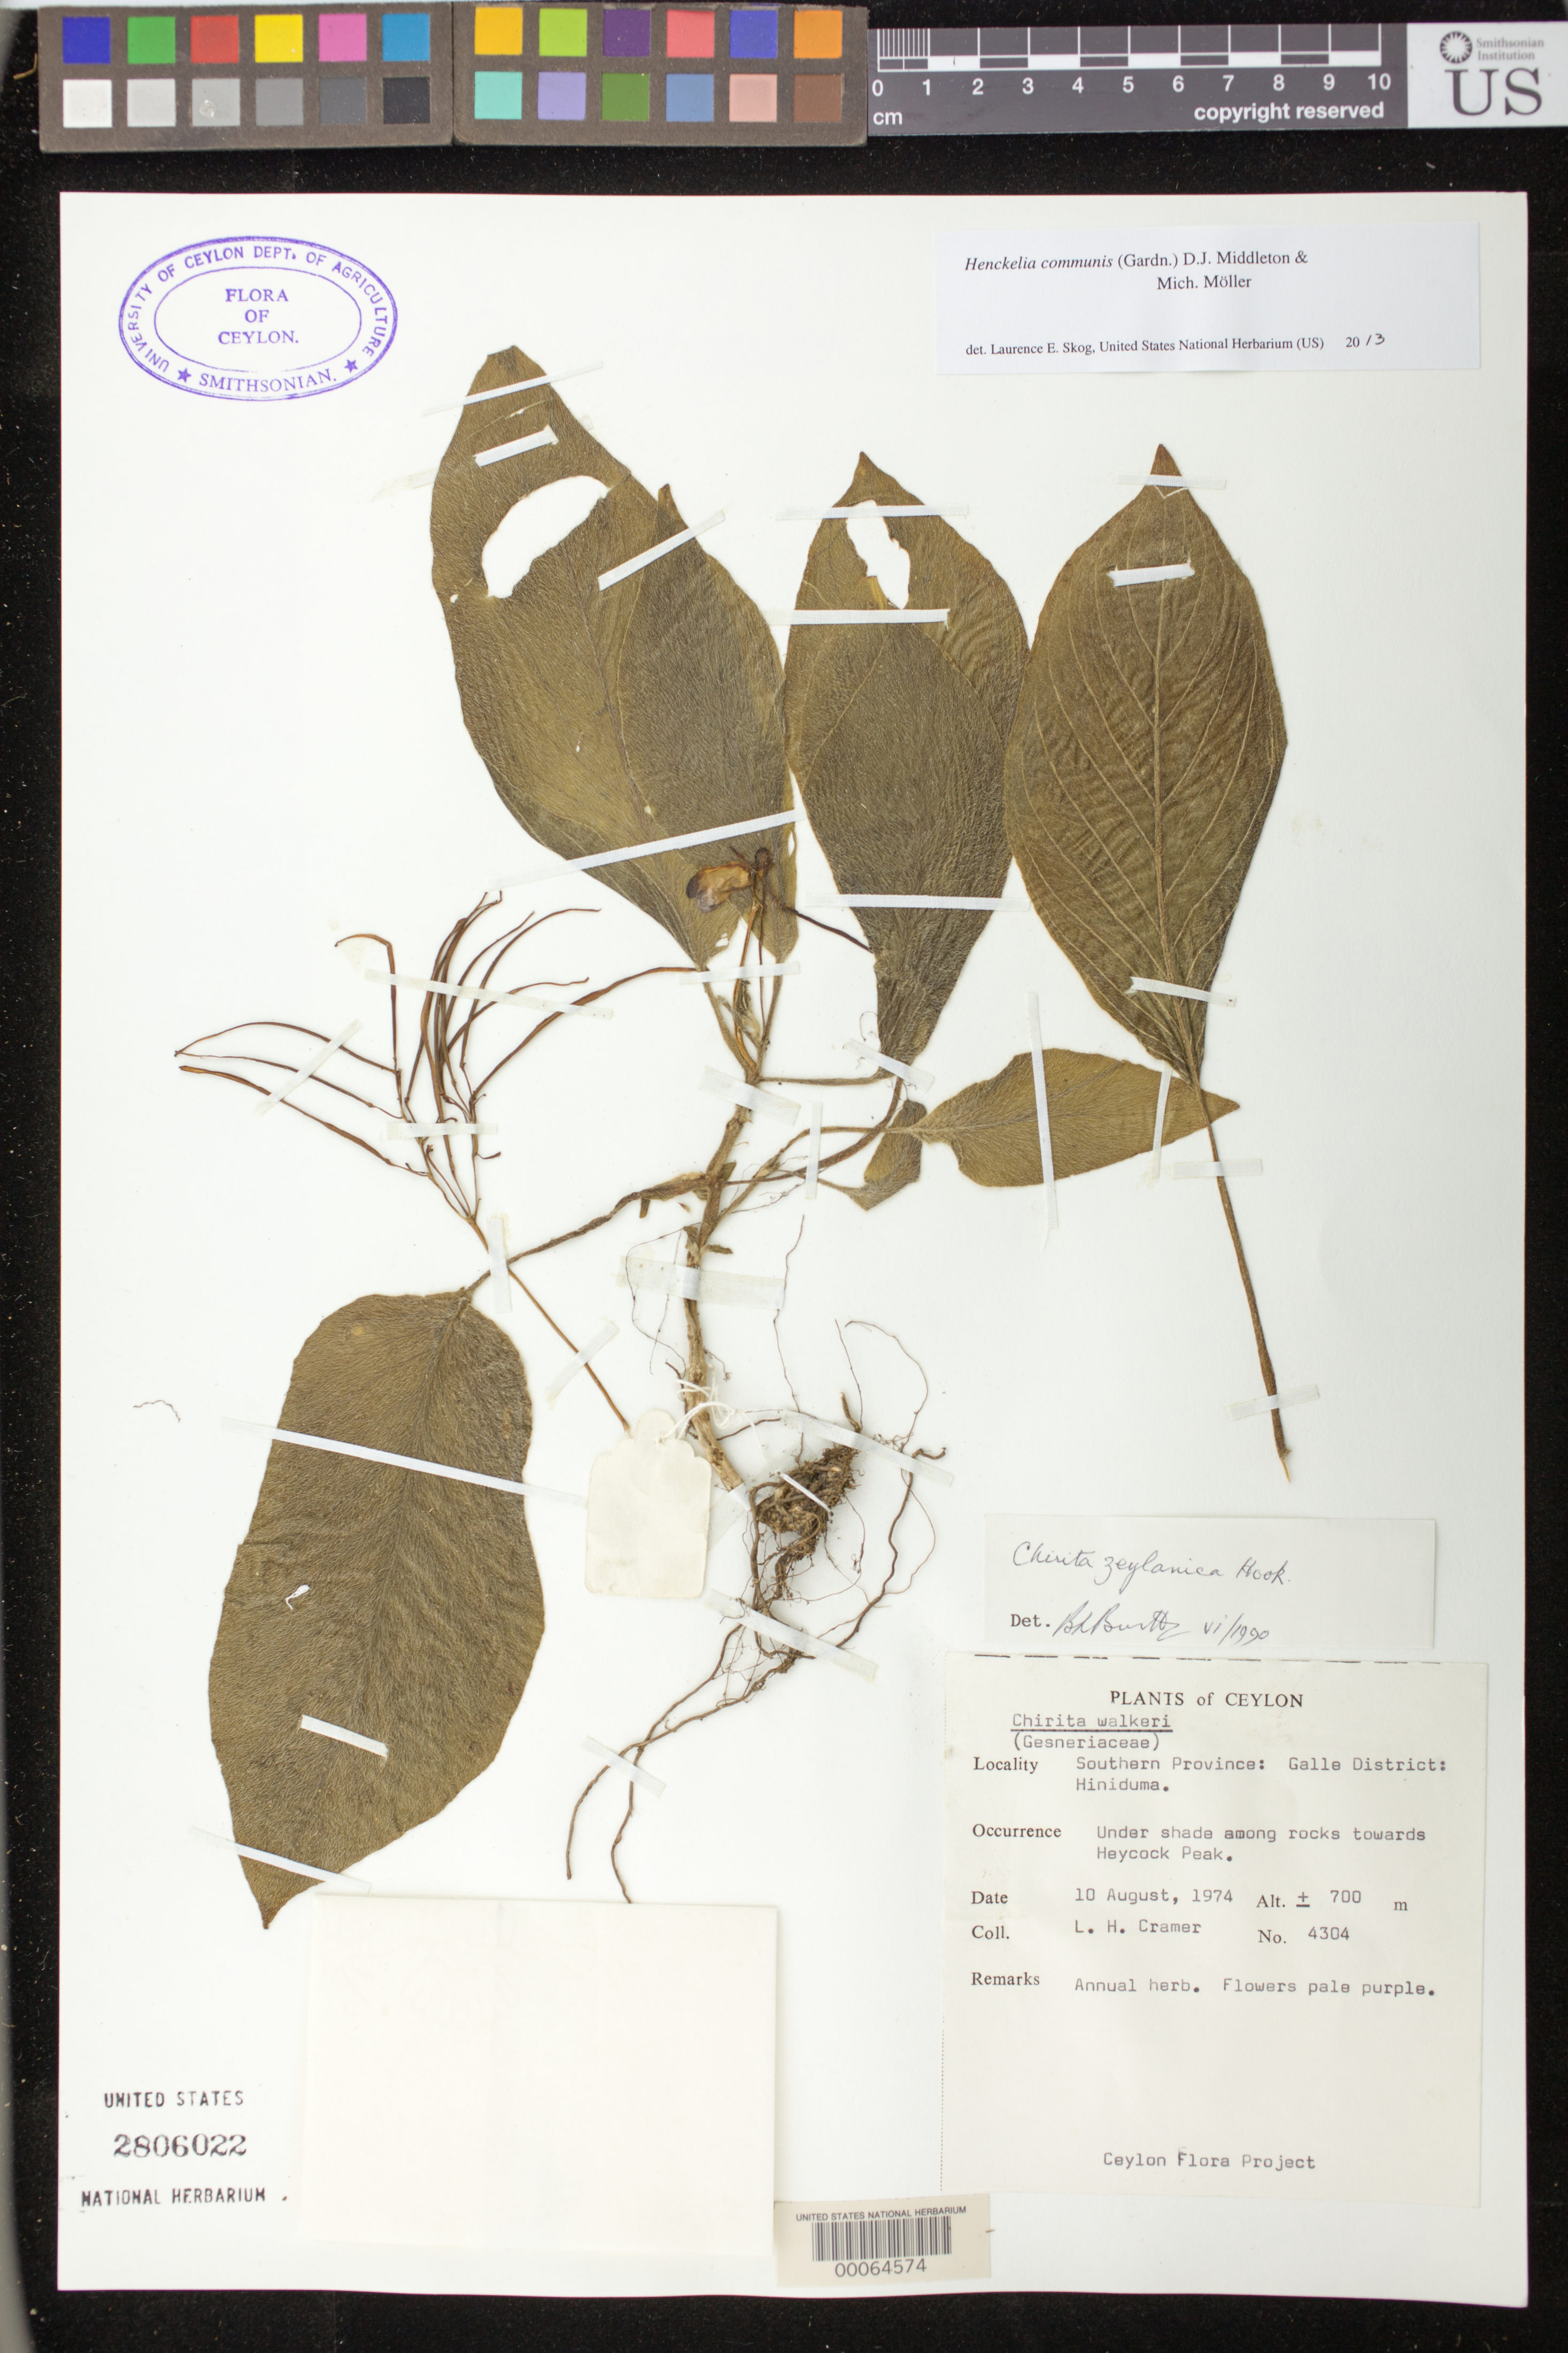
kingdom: Plantae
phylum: Tracheophyta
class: Magnoliopsida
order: Lamiales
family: Gesneriaceae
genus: Chirita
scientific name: Chirita zeylanica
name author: Hook.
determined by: Burtt, B. L.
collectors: L. H. Cramer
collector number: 4304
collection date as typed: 10 Aug 1974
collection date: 1974-08-10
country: Sri Lanka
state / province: Southern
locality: Galle dist., Hiniduma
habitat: Under shade among rocks towards heycock peak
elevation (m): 700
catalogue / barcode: US 2806022